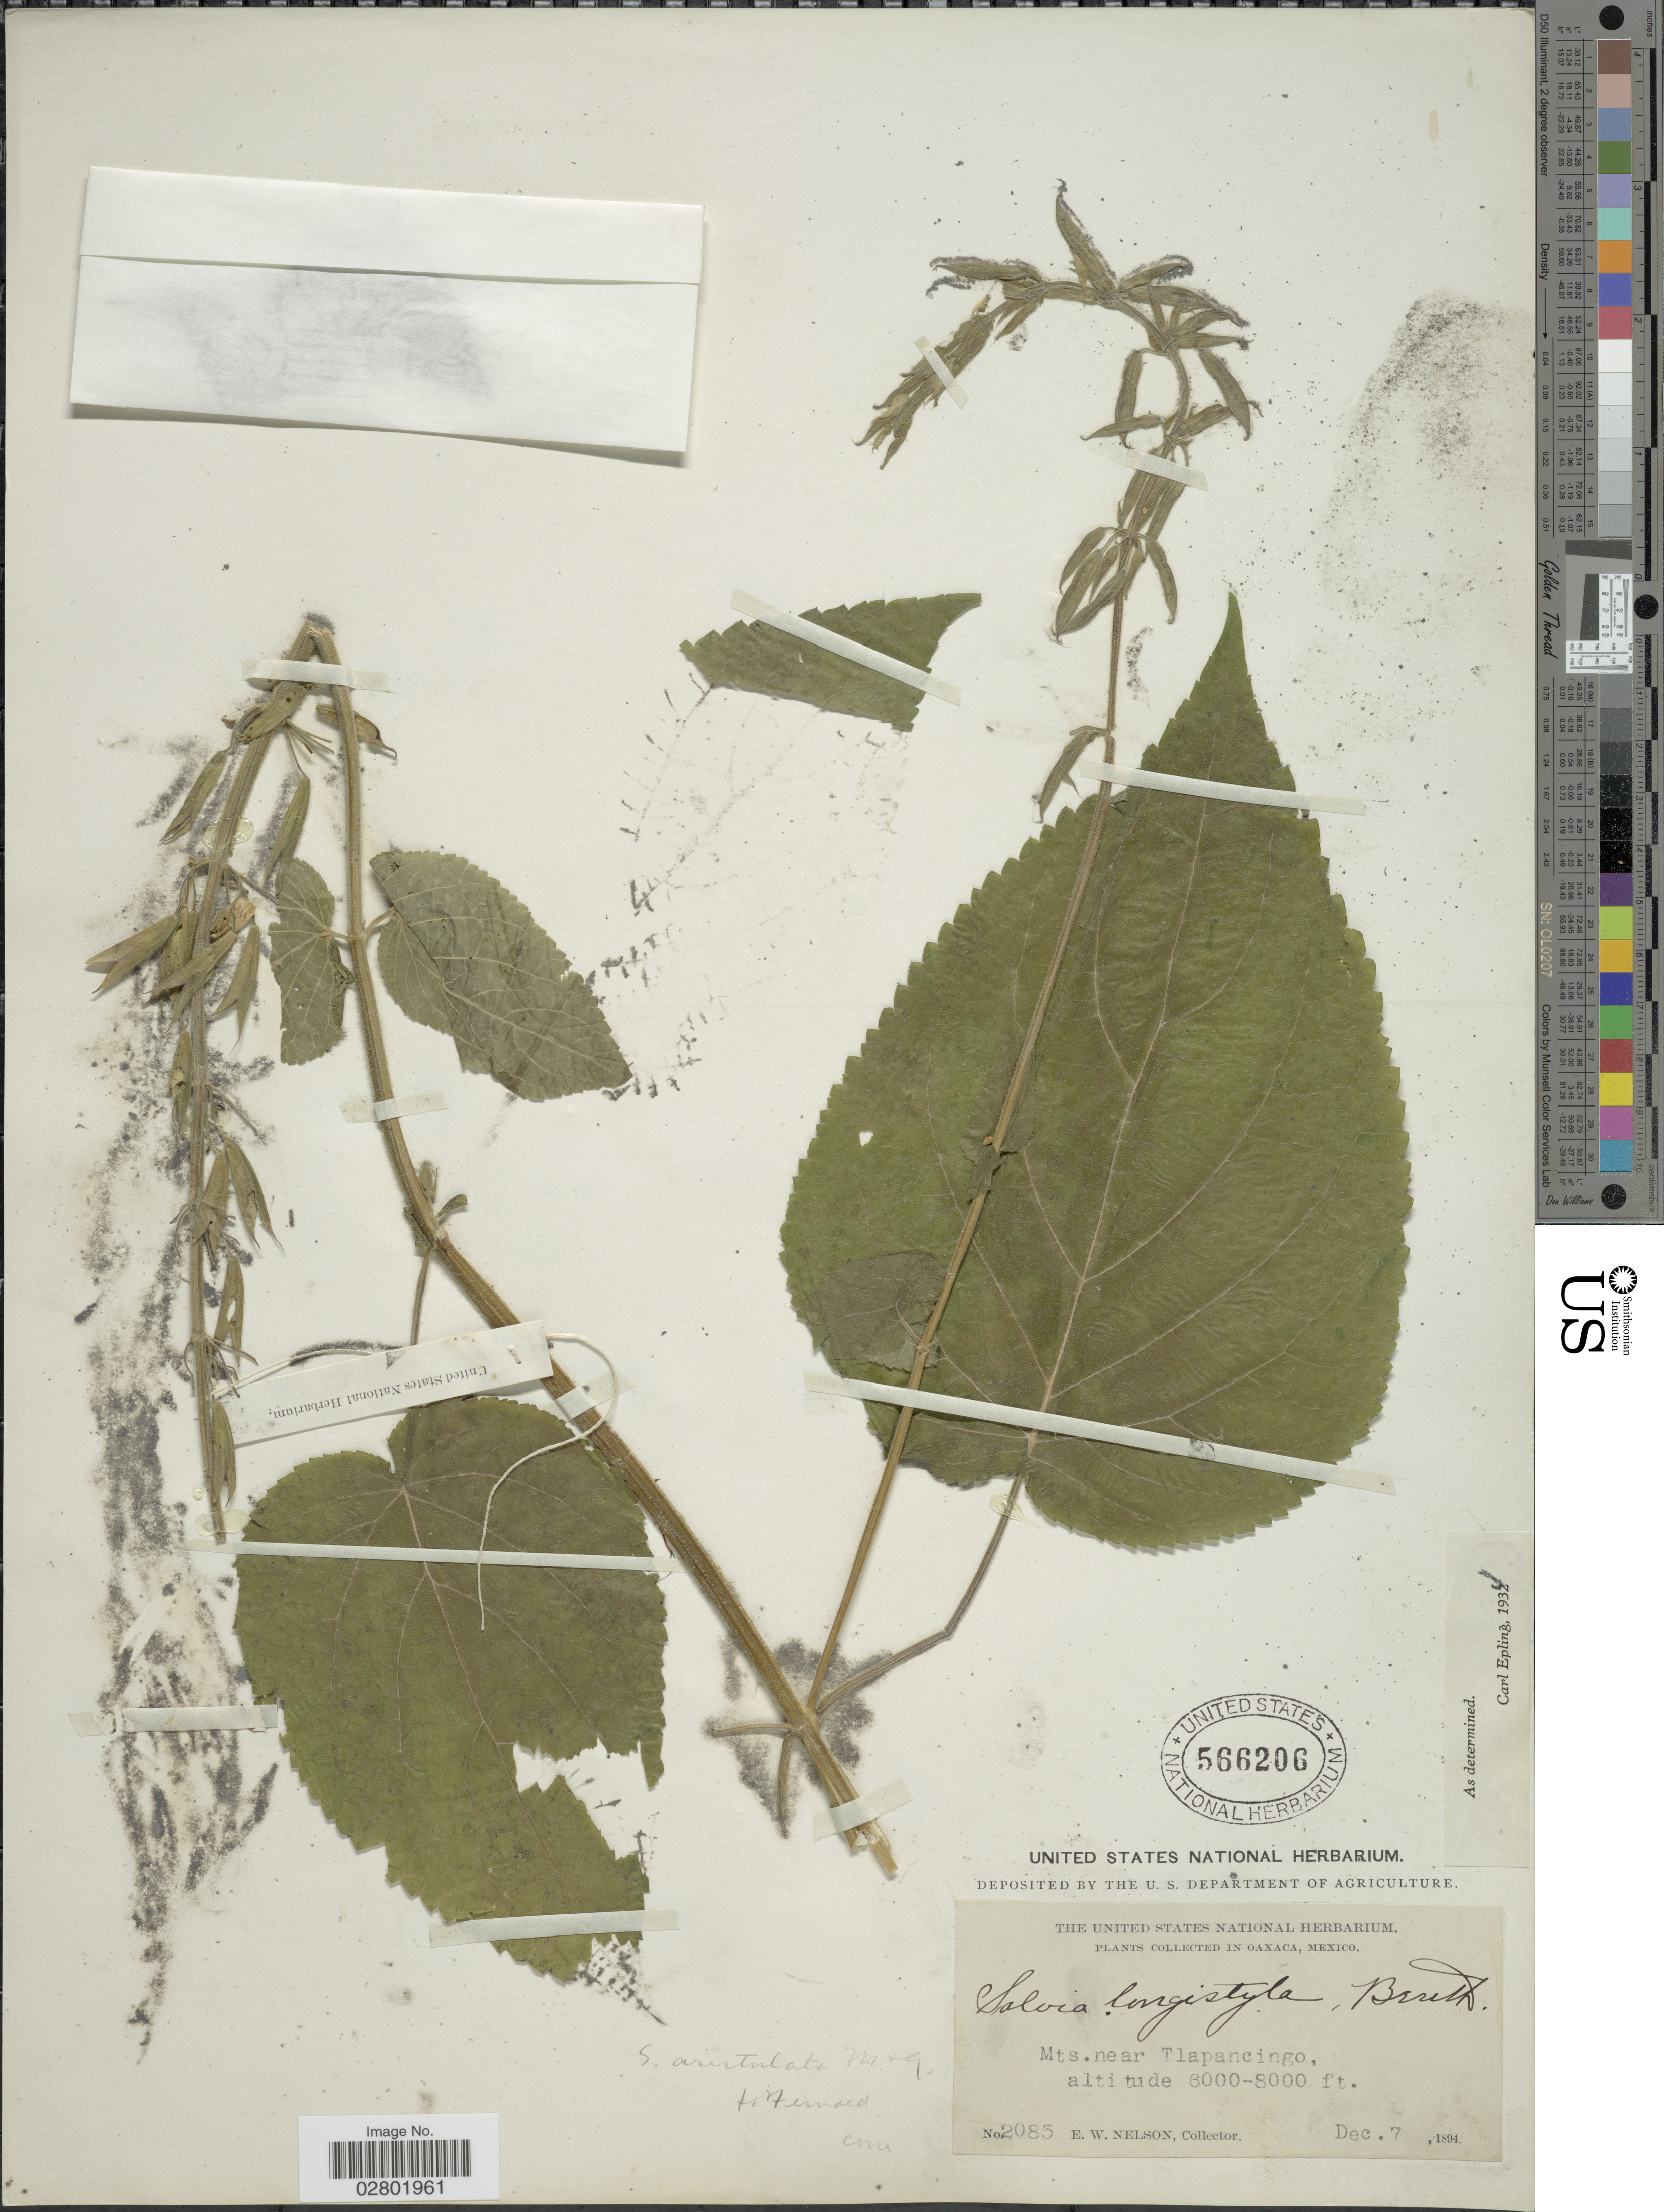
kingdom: Plantae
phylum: Tracheophyta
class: Magnoliopsida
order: Lamiales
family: Lamiaceae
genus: Salvia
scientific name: Salvia longistyla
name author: Benth.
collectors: E. W. Nelson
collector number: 2085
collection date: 1894-12-07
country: Mexico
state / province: Oaxaca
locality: Mts. near Tlapancingo.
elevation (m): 1829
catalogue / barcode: US 566206